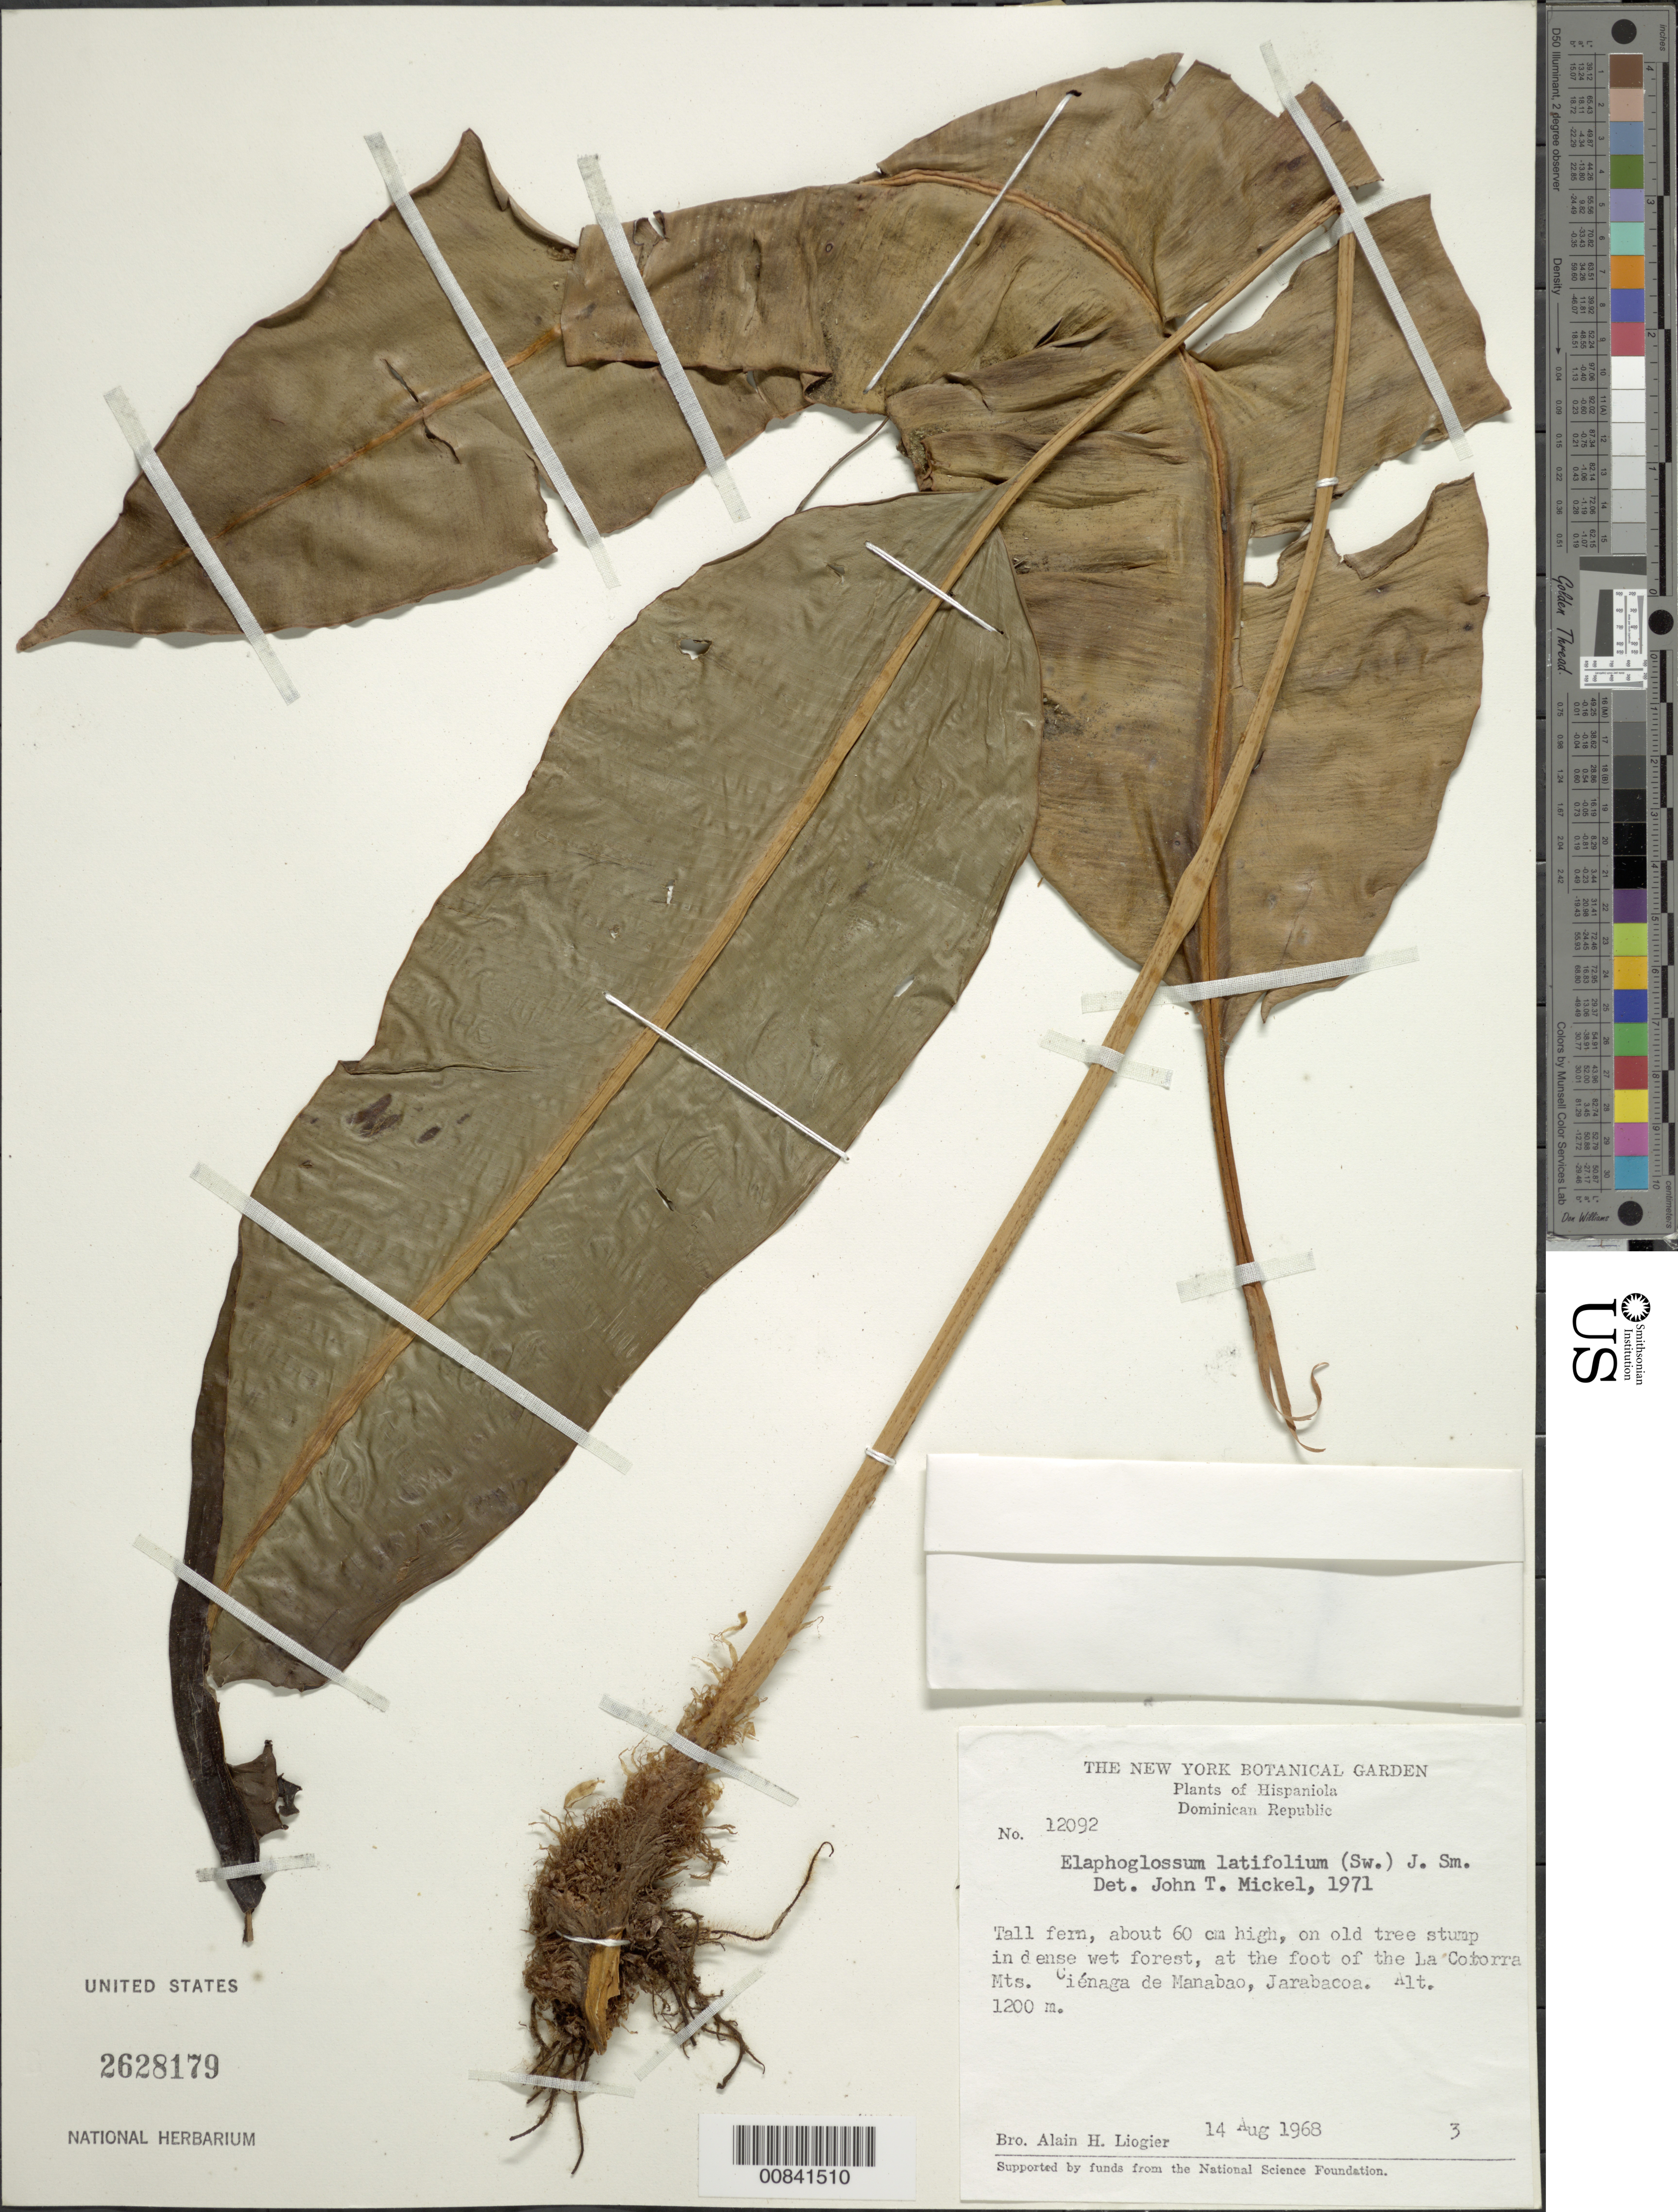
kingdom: Plantae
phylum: Tracheophyta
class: Polypodiopsida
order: Polypodiales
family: Dryopteridaceae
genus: Elaphoglossum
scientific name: Elaphoglossum latifolium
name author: (Sw.) J. Sm.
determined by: Mickel, J. T., (NY), New York Botanical Garden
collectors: A. H. Liogier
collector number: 12092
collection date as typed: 14 Aug 1968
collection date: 1968-08-14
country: Dominican Republic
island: Hispaniola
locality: La Cotorra Mts., Ciénaga de Manabao, Jarabacoa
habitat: Dense wet forest at foot of mountains, on old tree stump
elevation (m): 1200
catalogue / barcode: US 2628179